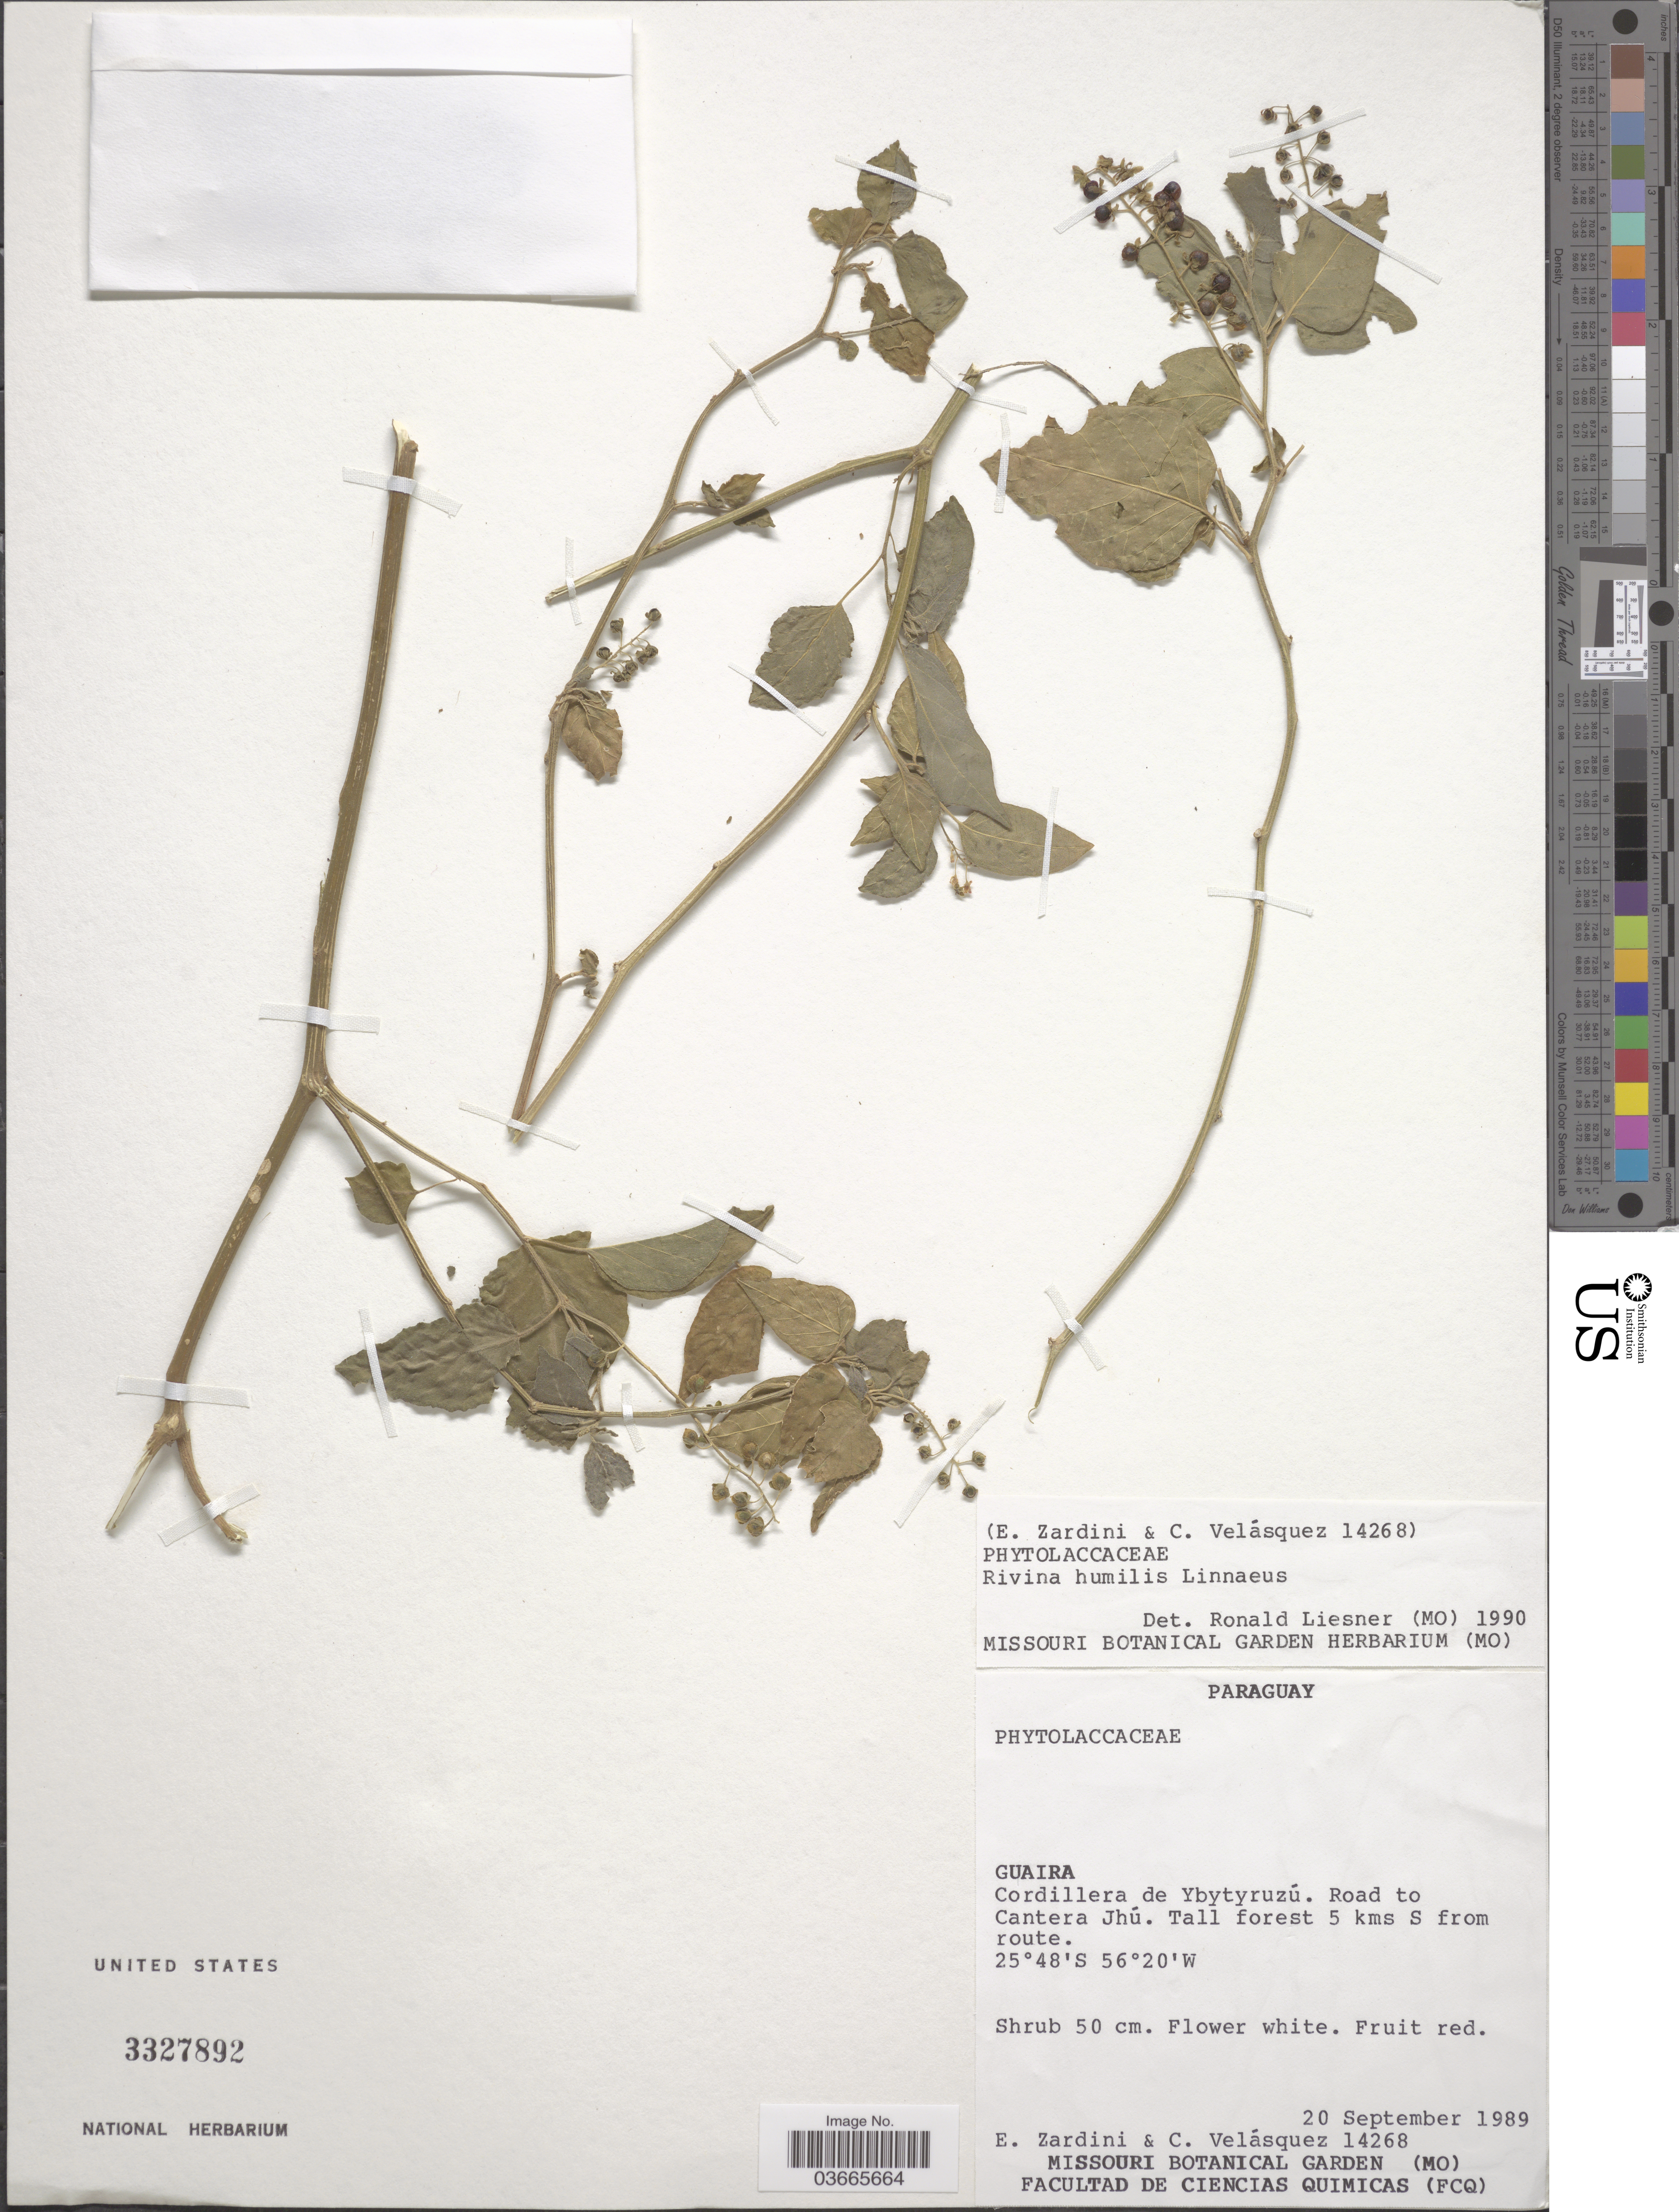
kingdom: Plantae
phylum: Tracheophyta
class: Magnoliopsida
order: Caryophyllales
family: Phytolaccaceae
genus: Rivina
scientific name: Rivina humilis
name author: L.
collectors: E. Zardini & C. Velásquez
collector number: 14268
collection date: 1989-09-20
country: Paraguay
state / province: Guaira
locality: Cordillera de Ybytyruzú. Road to Cantera Jhú. 5 kms S from route.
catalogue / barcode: US 3327892